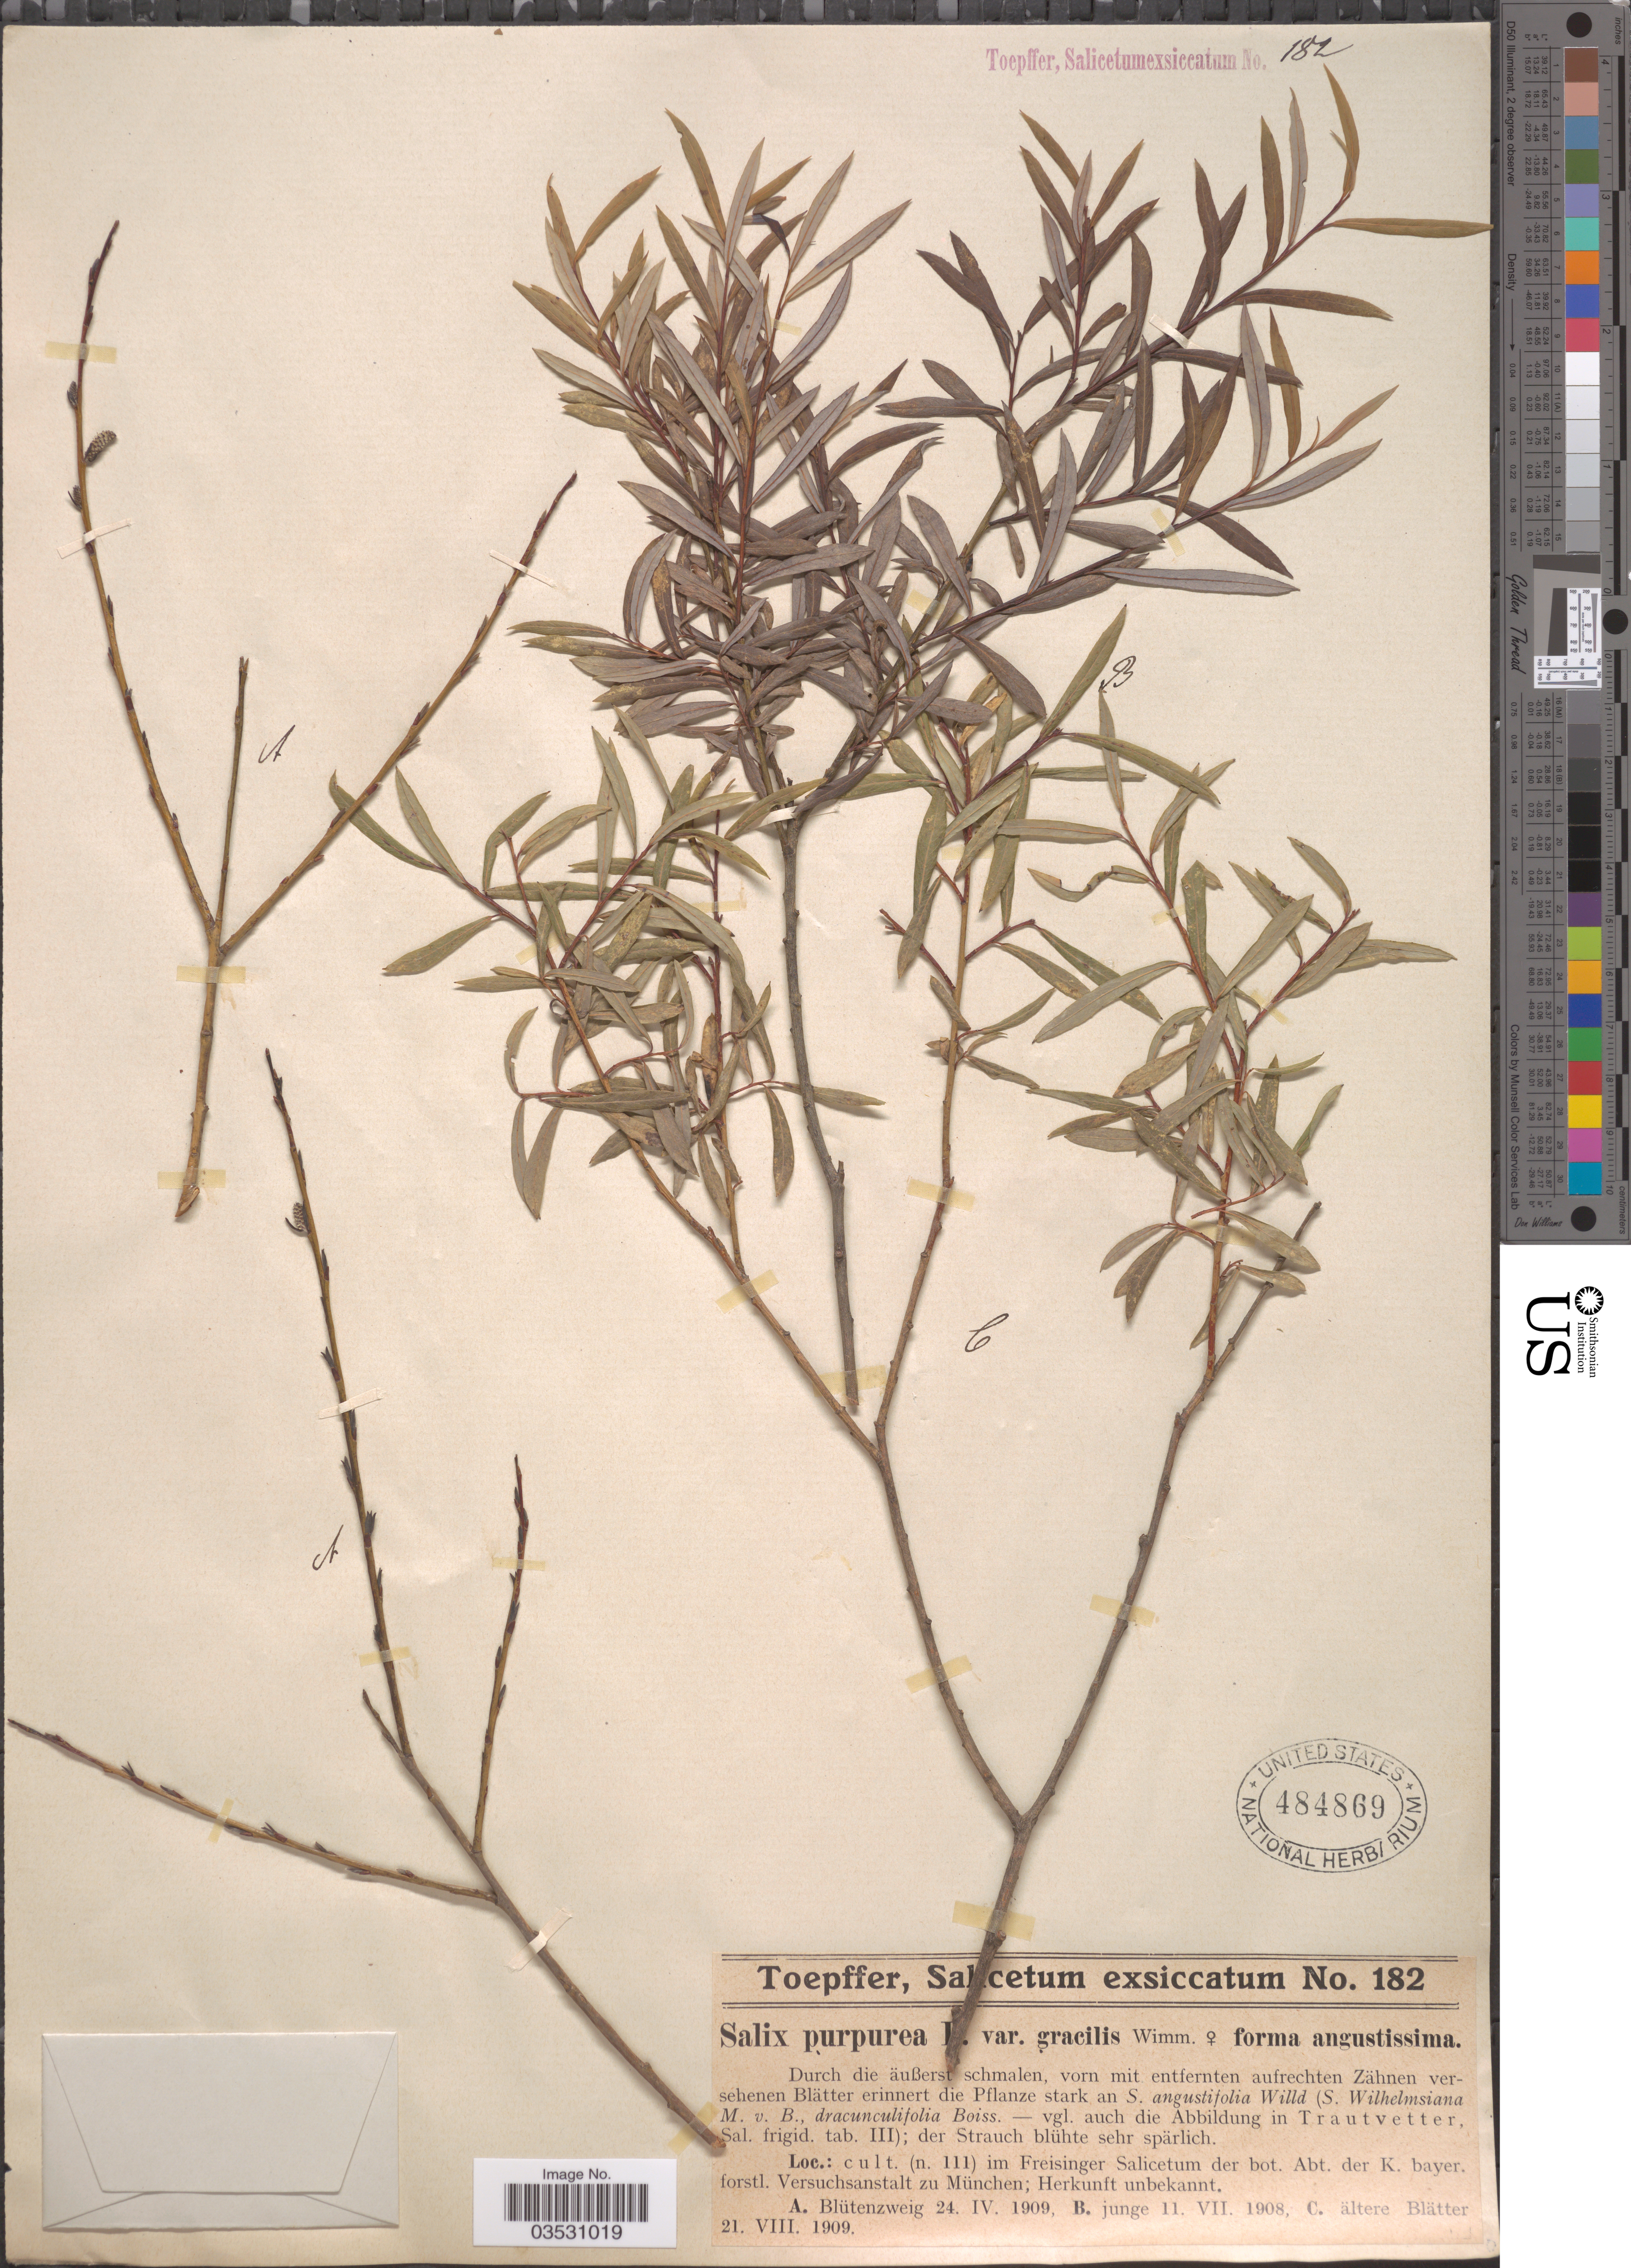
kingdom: Plantae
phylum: Tracheophyta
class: Magnoliopsida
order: Malpighiales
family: Salicaceae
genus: Salix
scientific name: Salix purpurea var. gracilis f. angustissima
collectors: A. Toepffer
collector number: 182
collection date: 1909-04-24/1909-08-21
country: Germany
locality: Im Freisinger Salicetum der bot. Abt. der K. bayer. forstl. Versuchsanstalt zu München.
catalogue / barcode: US 484869